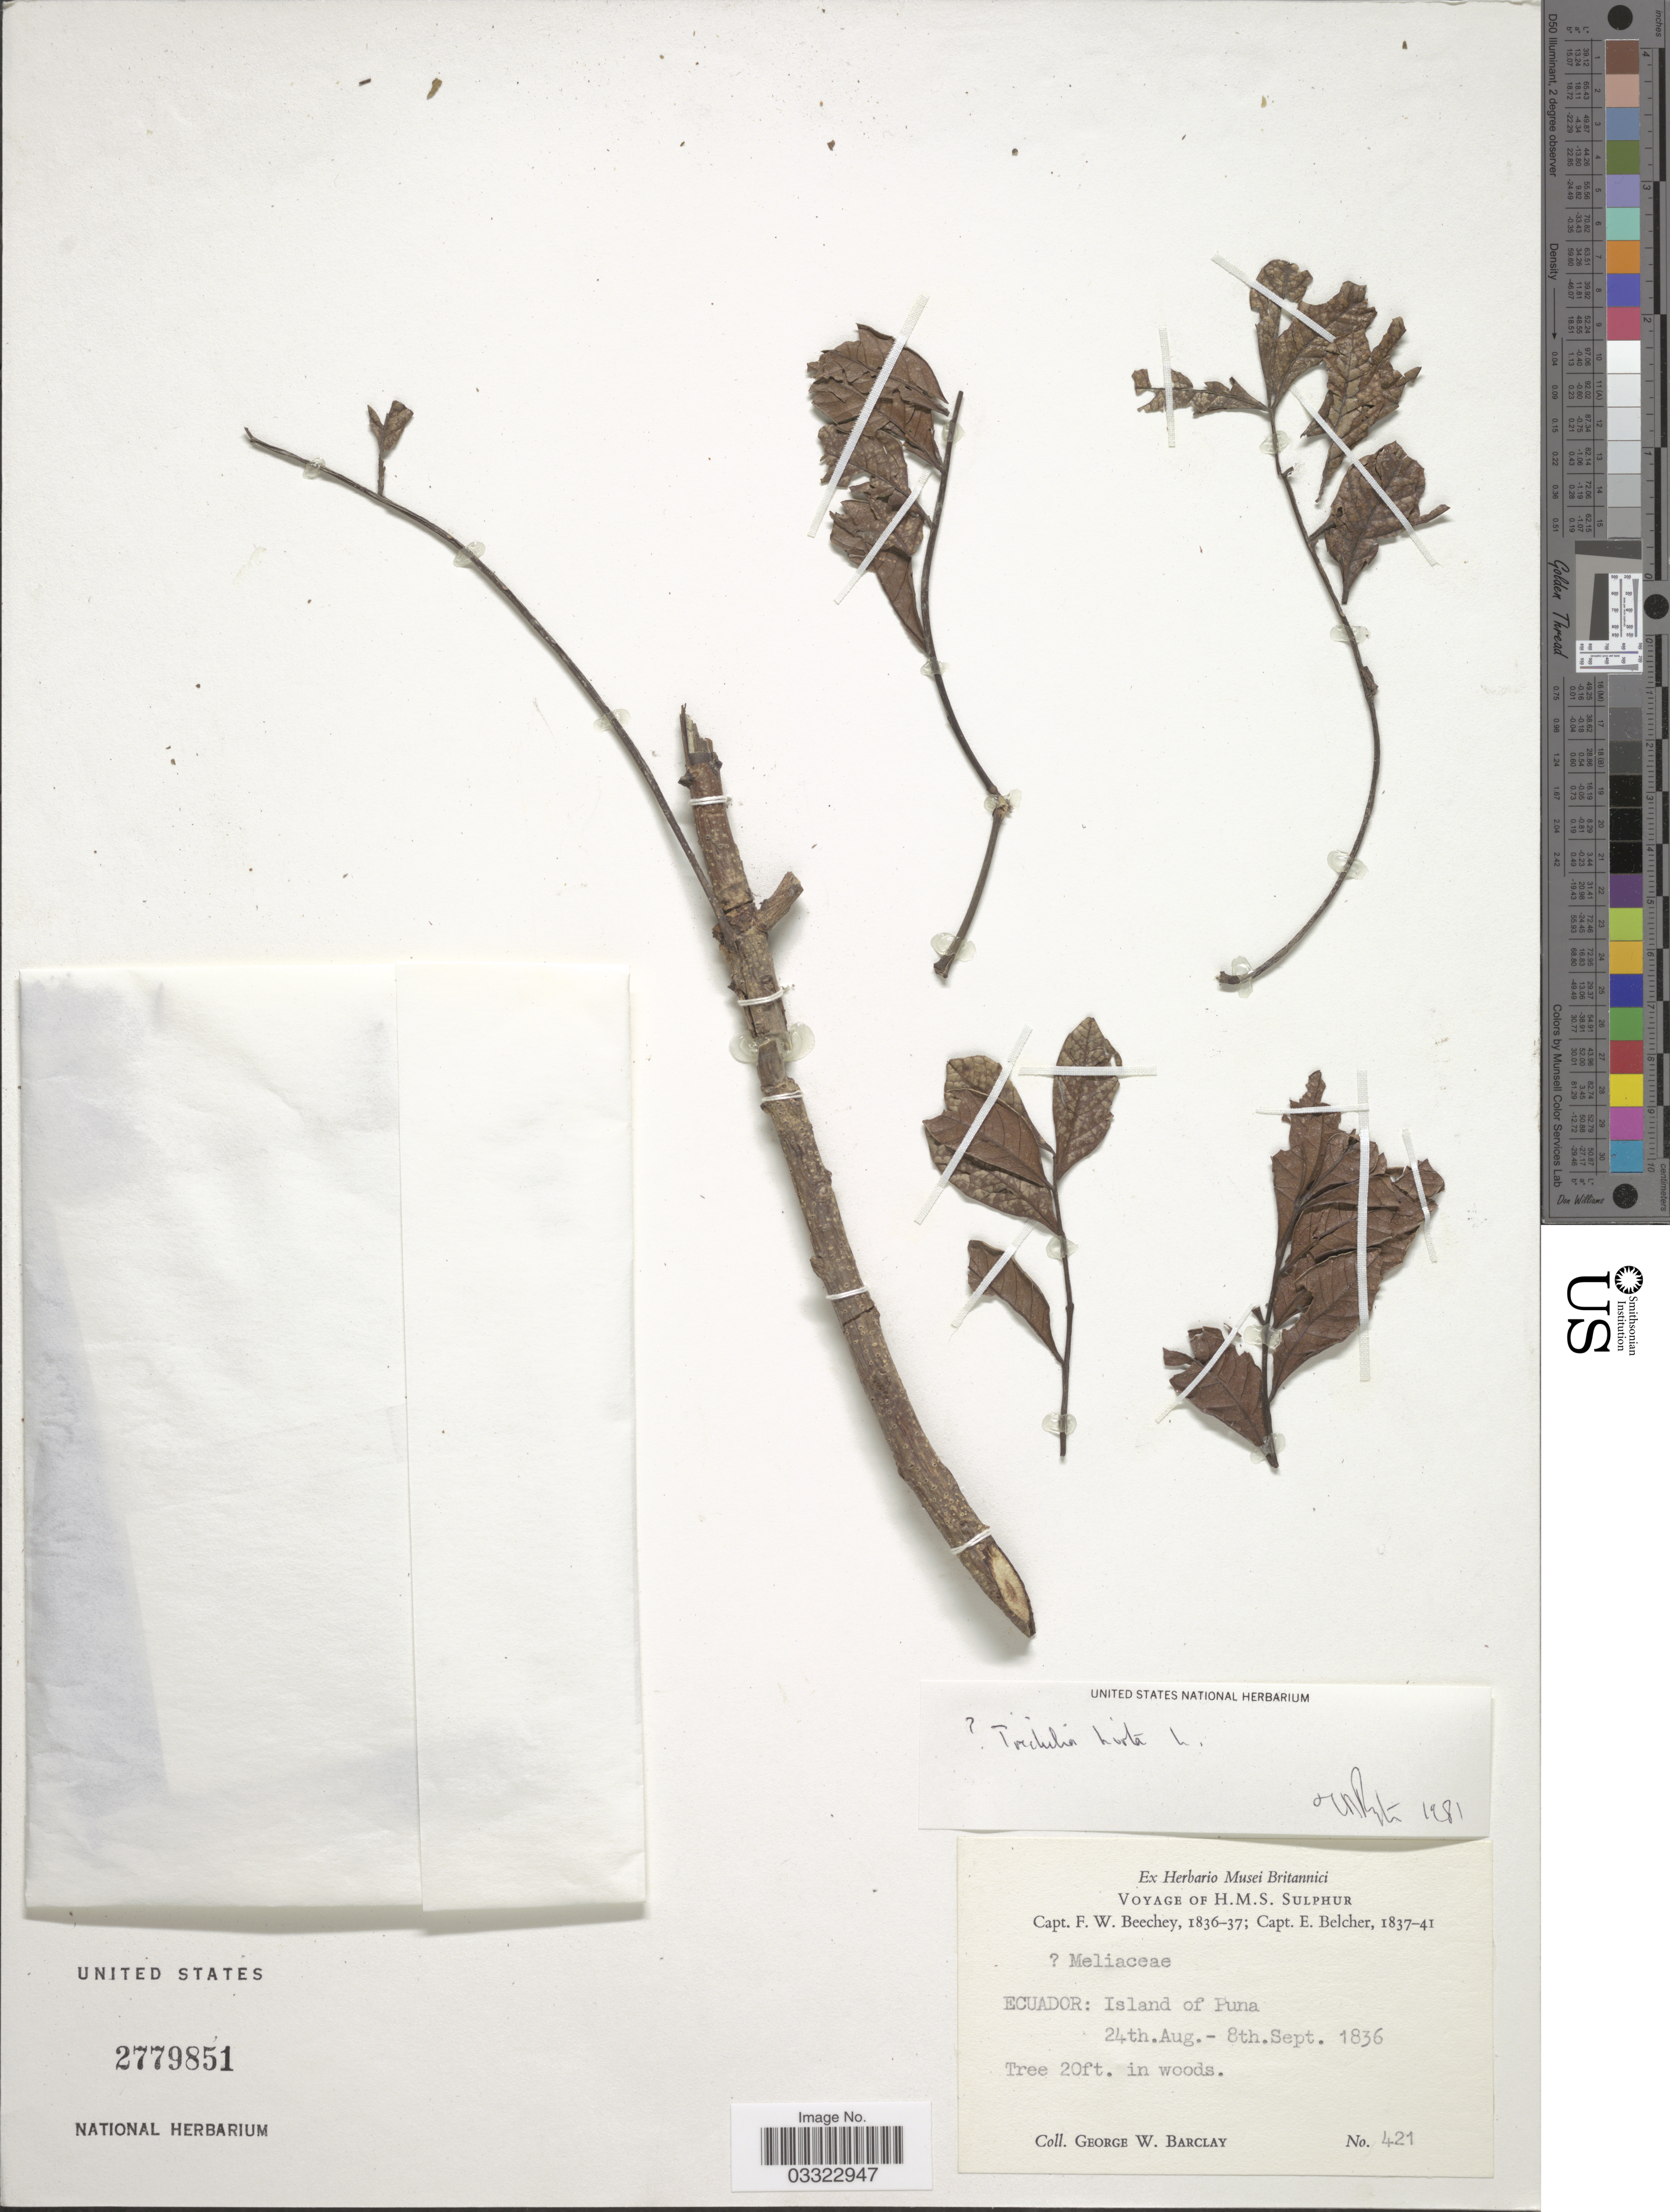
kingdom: Plantae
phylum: Tracheophyta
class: Magnoliopsida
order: Sapindales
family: Meliaceae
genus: Trichilia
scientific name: Trichilia hirta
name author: L.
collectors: G. W. Barclay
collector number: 421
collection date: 1836-08-24/1836-09-08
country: Ecuador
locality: Island of Puna.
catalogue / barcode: US 2779851